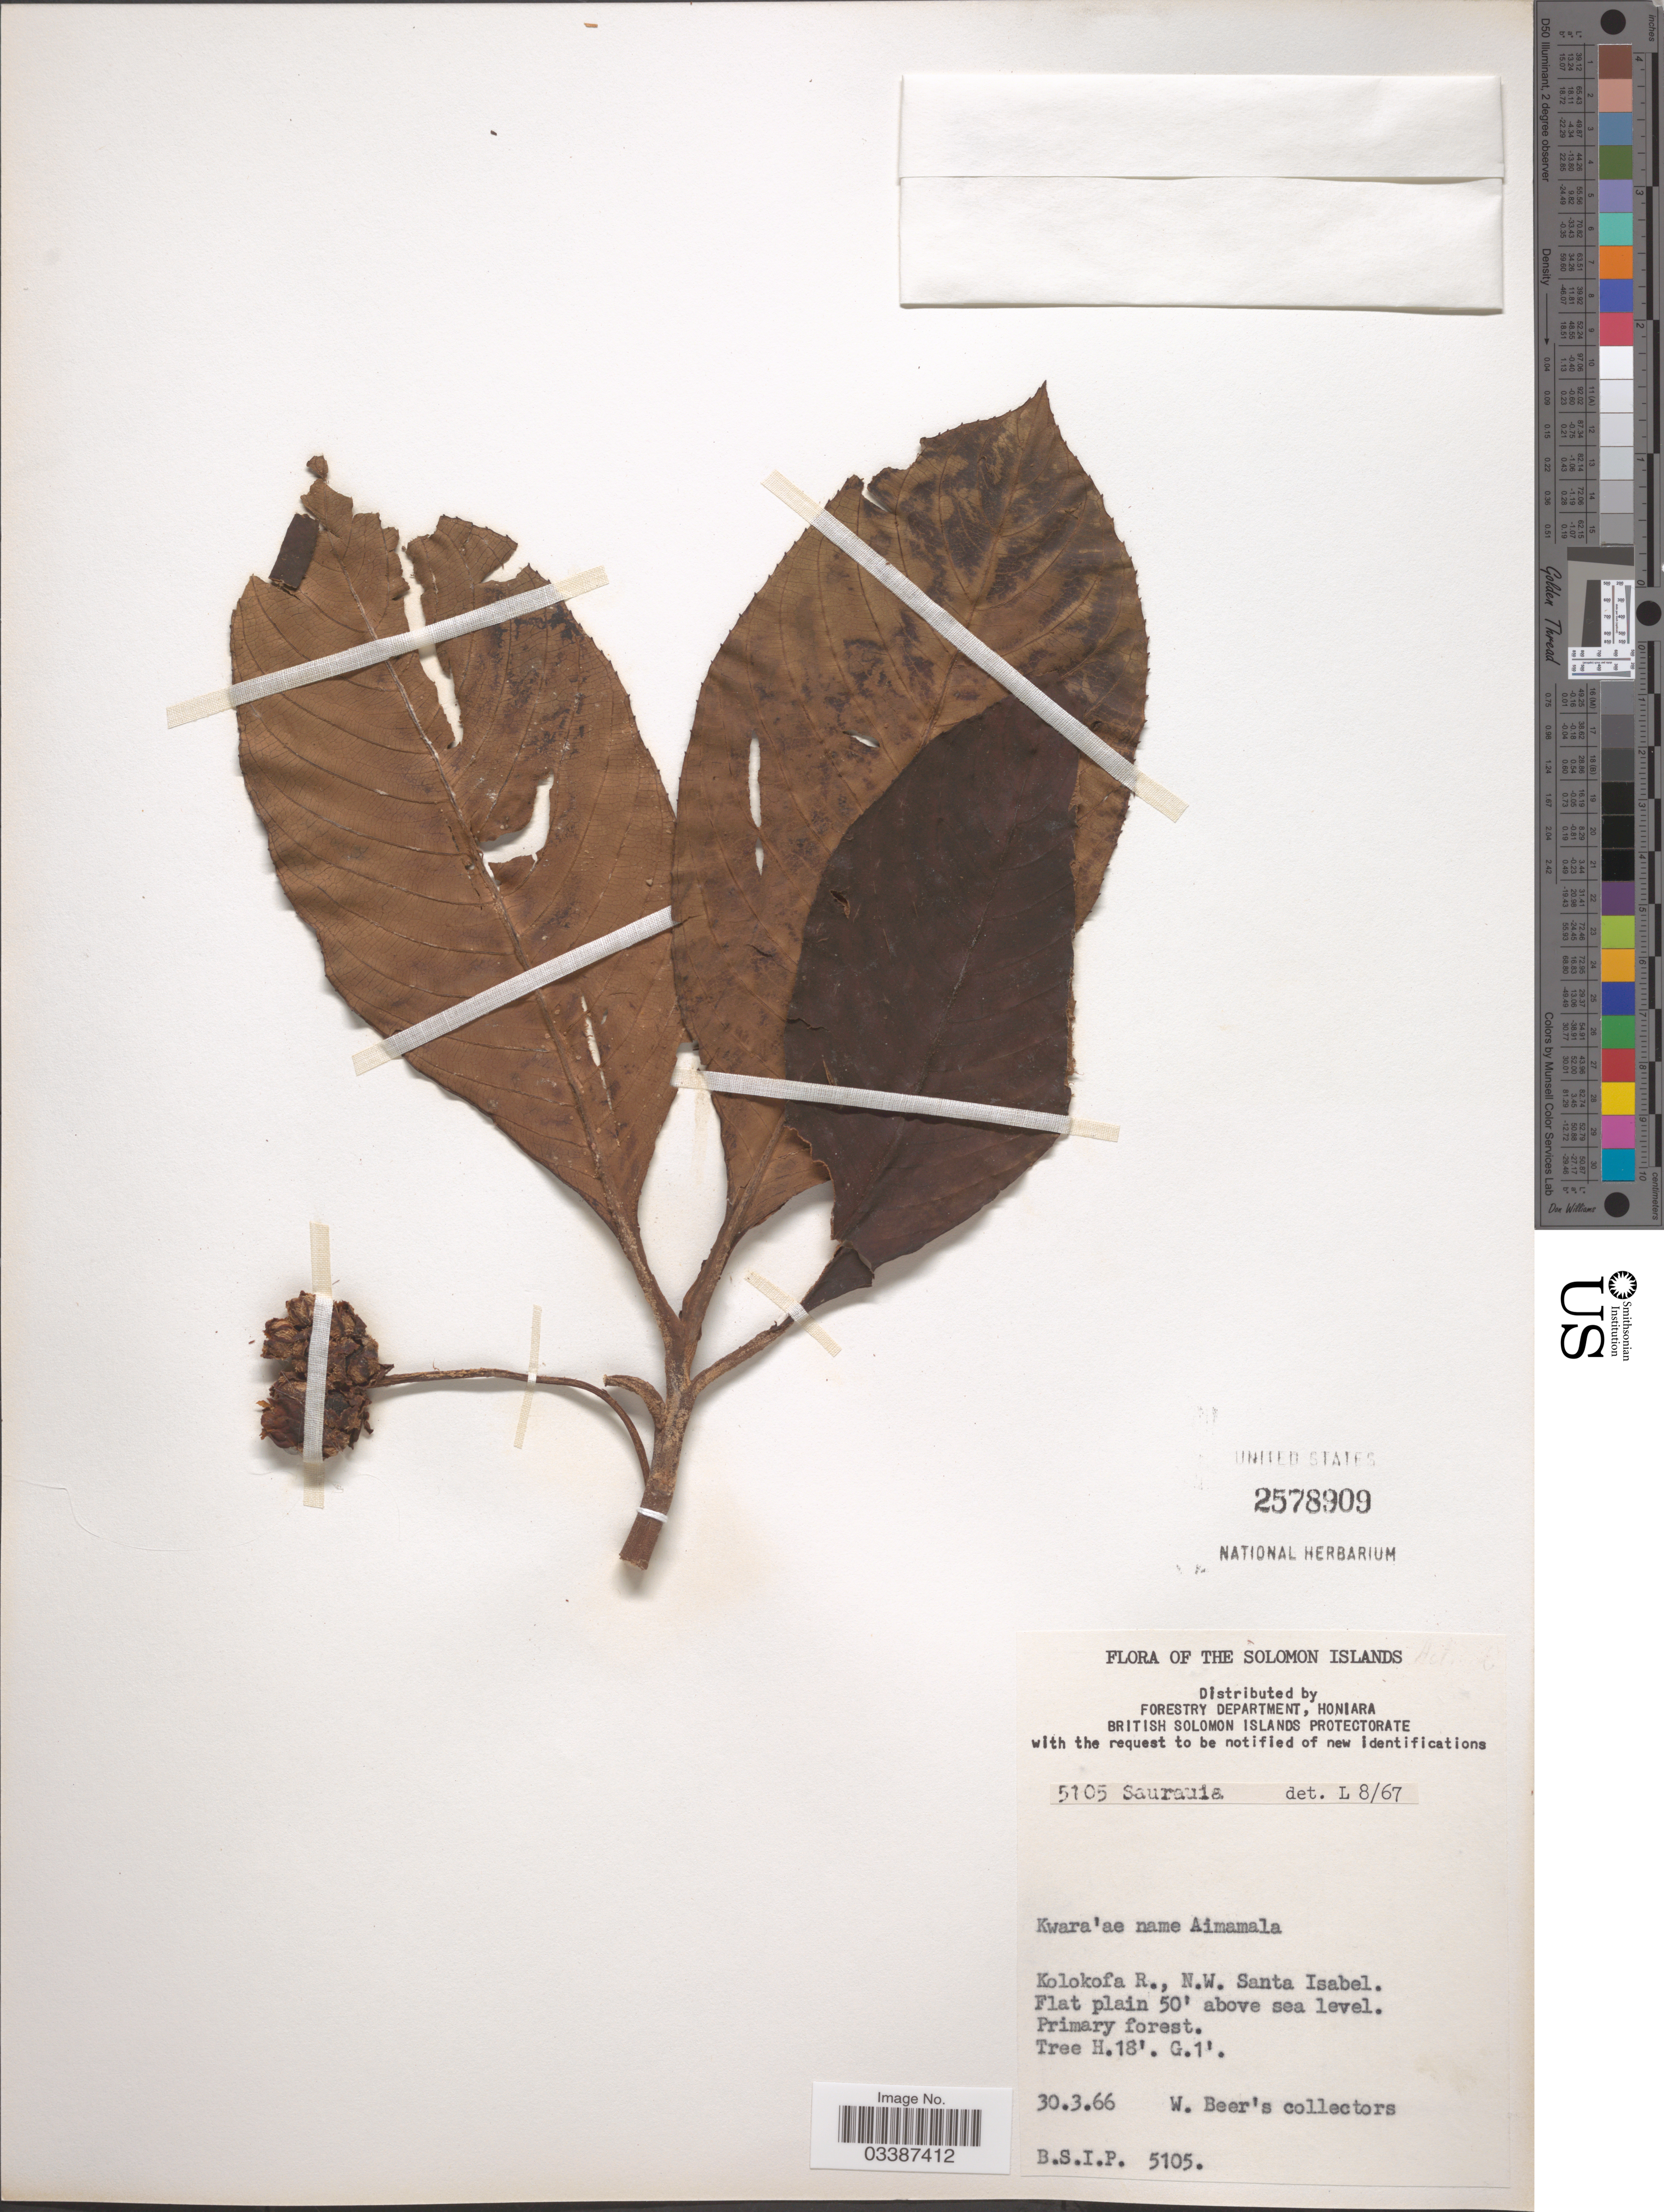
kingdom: Plantae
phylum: Tracheophyta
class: Magnoliopsida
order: Ericales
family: Actinidiaceae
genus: Saurauia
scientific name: Saurauia sp.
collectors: W. Beer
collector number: B.S.I.P. 5105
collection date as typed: Transcribed d/m/y: 30/3/66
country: Solomon Islands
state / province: Solomon Islands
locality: Kolokofa R., N.W. Santa Isabel.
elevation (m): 15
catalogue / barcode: US 2578909